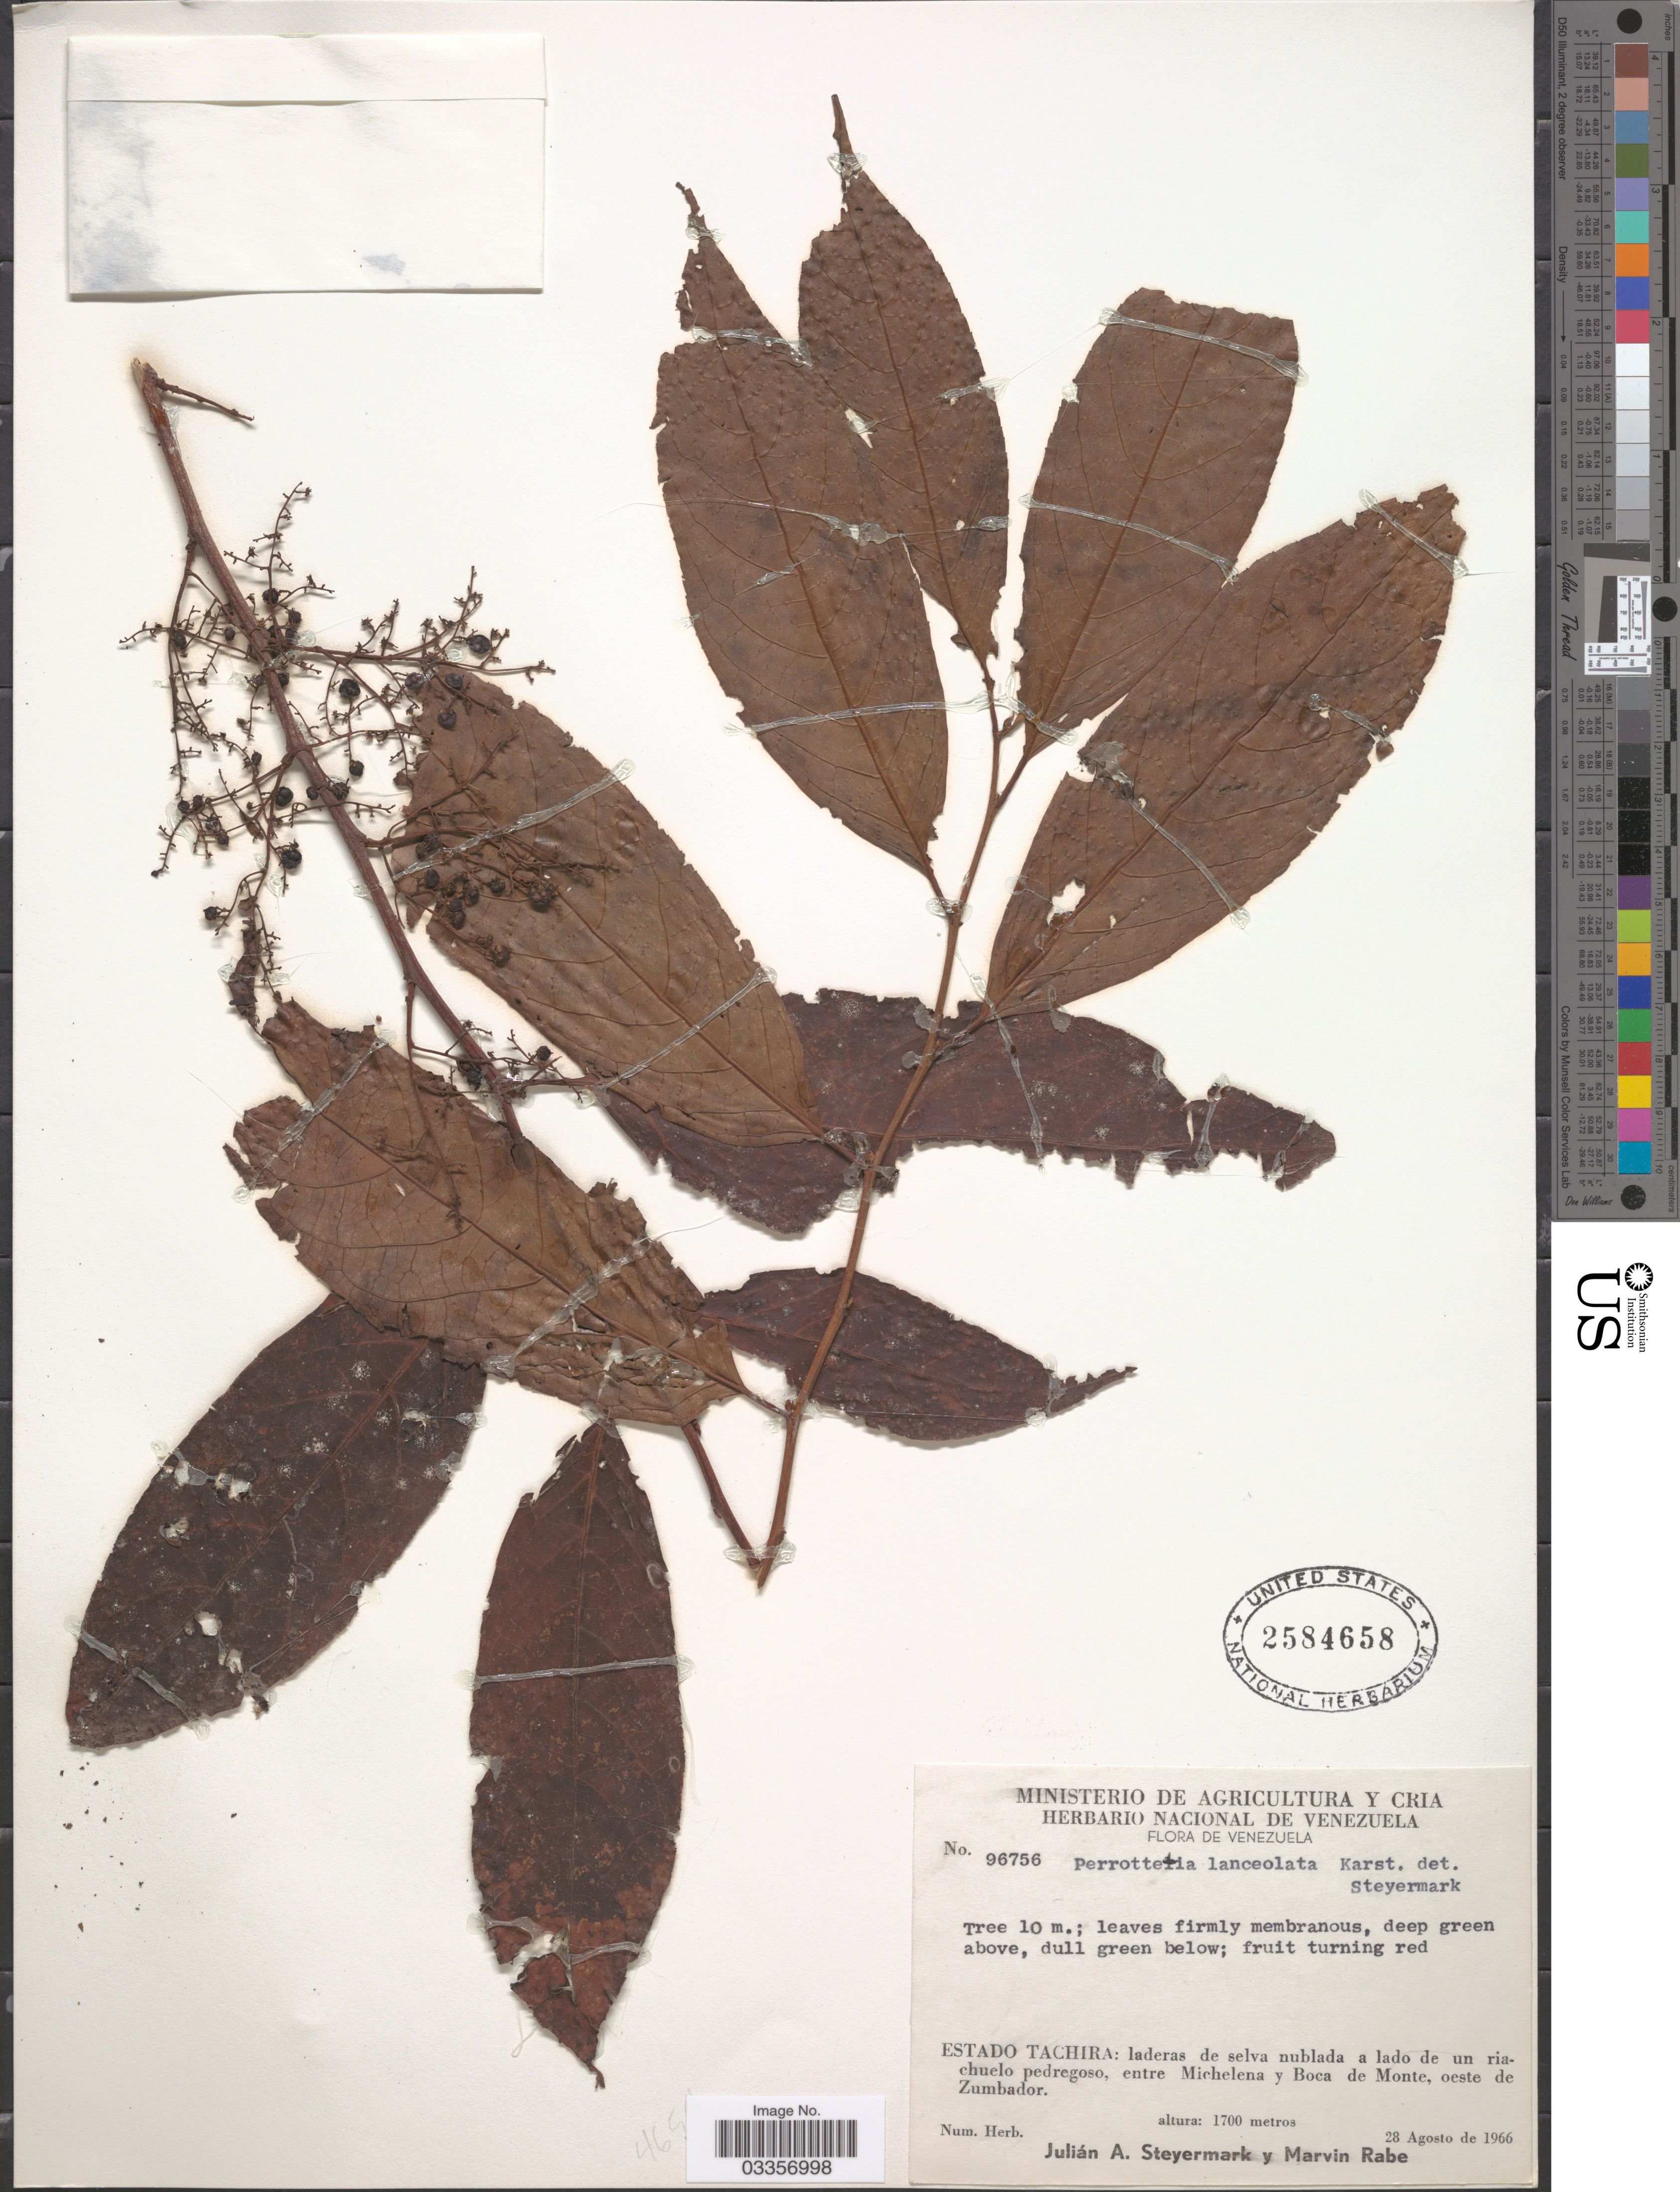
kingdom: Plantae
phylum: Tracheophyta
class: Magnoliopsida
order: Huerteales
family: Dipentodontaceae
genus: Perrottetia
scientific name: Perrottetia sp.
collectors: J. Steyermark & M. Rabe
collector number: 96756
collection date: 1966-08-28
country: Venezuela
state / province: Tachira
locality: Laderas de selva nublada a lado de un richuelo pedregoso, entre Michelena y Boca de Monte, oeste de Zumbador.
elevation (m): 1700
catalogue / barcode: US 2584658